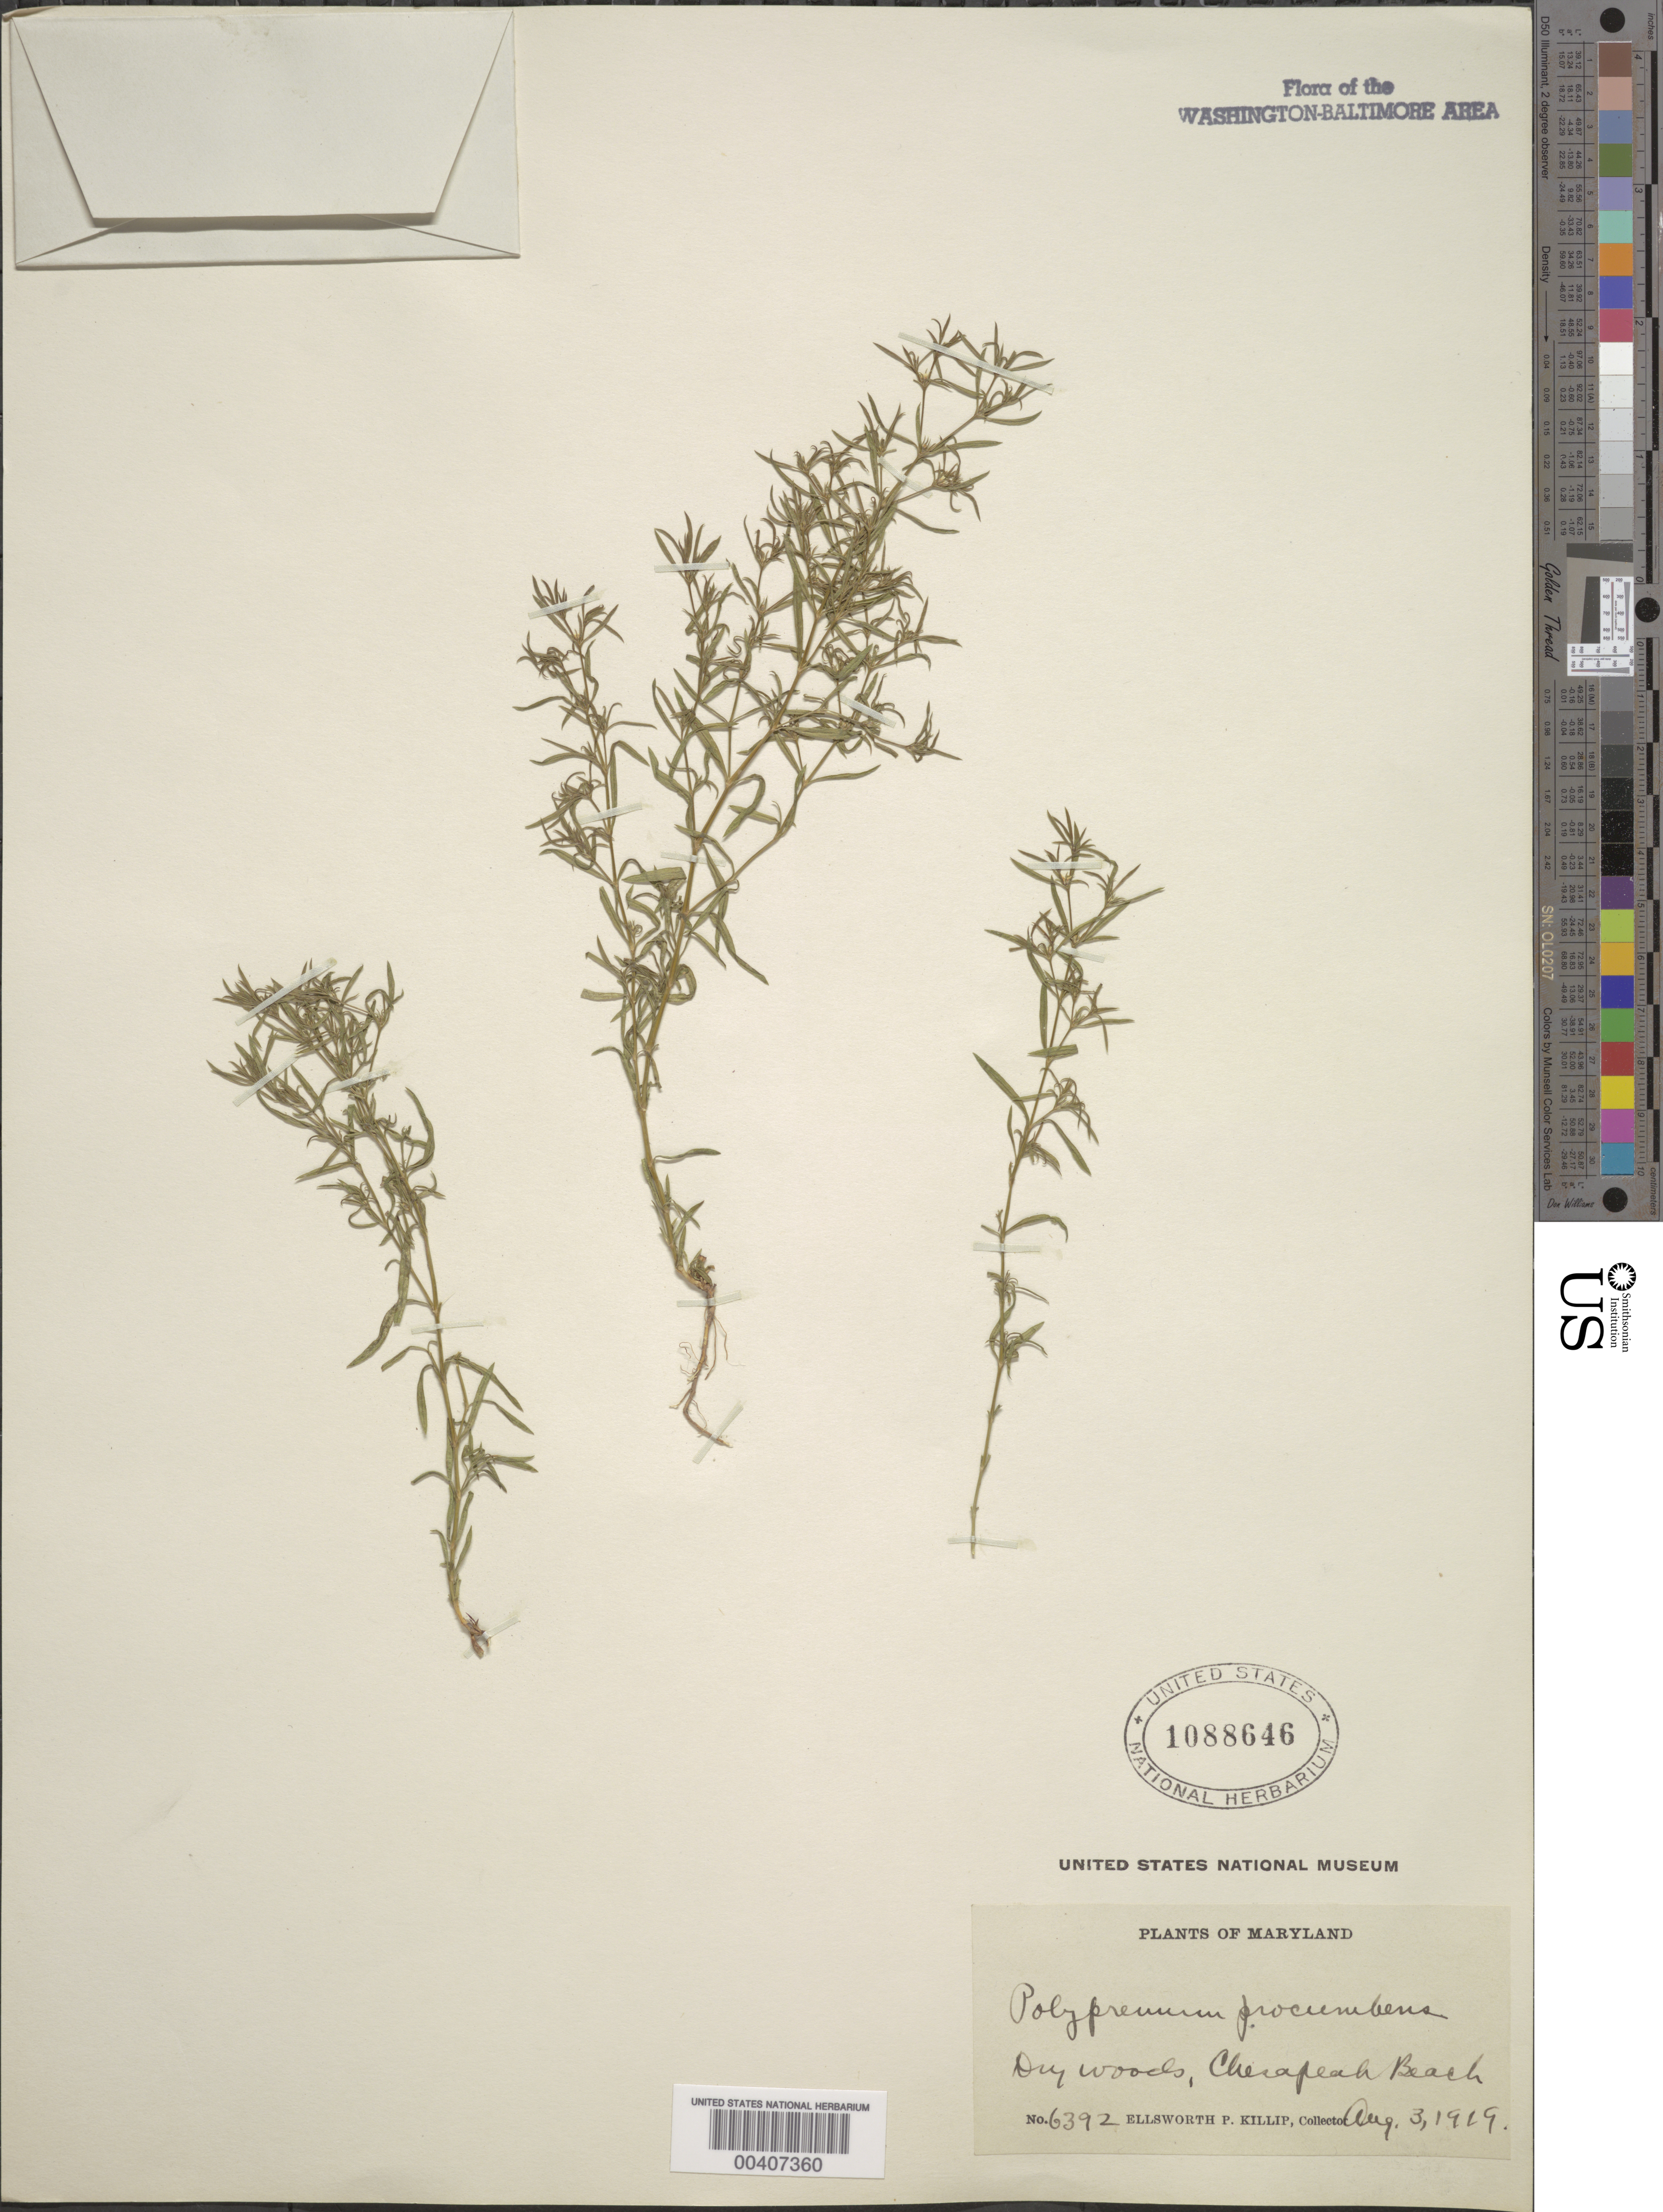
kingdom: Plantae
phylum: Tracheophyta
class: Magnoliopsida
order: Lamiales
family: Tetrachondraceae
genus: Polypremum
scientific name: Polypremum procumbens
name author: L.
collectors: E. P. Killip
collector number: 6392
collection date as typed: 03 Aug 1919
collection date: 1919-08-03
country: United States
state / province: Maryland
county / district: Calvert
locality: Chesapeake Beach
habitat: Dry woods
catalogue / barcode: US 1088646